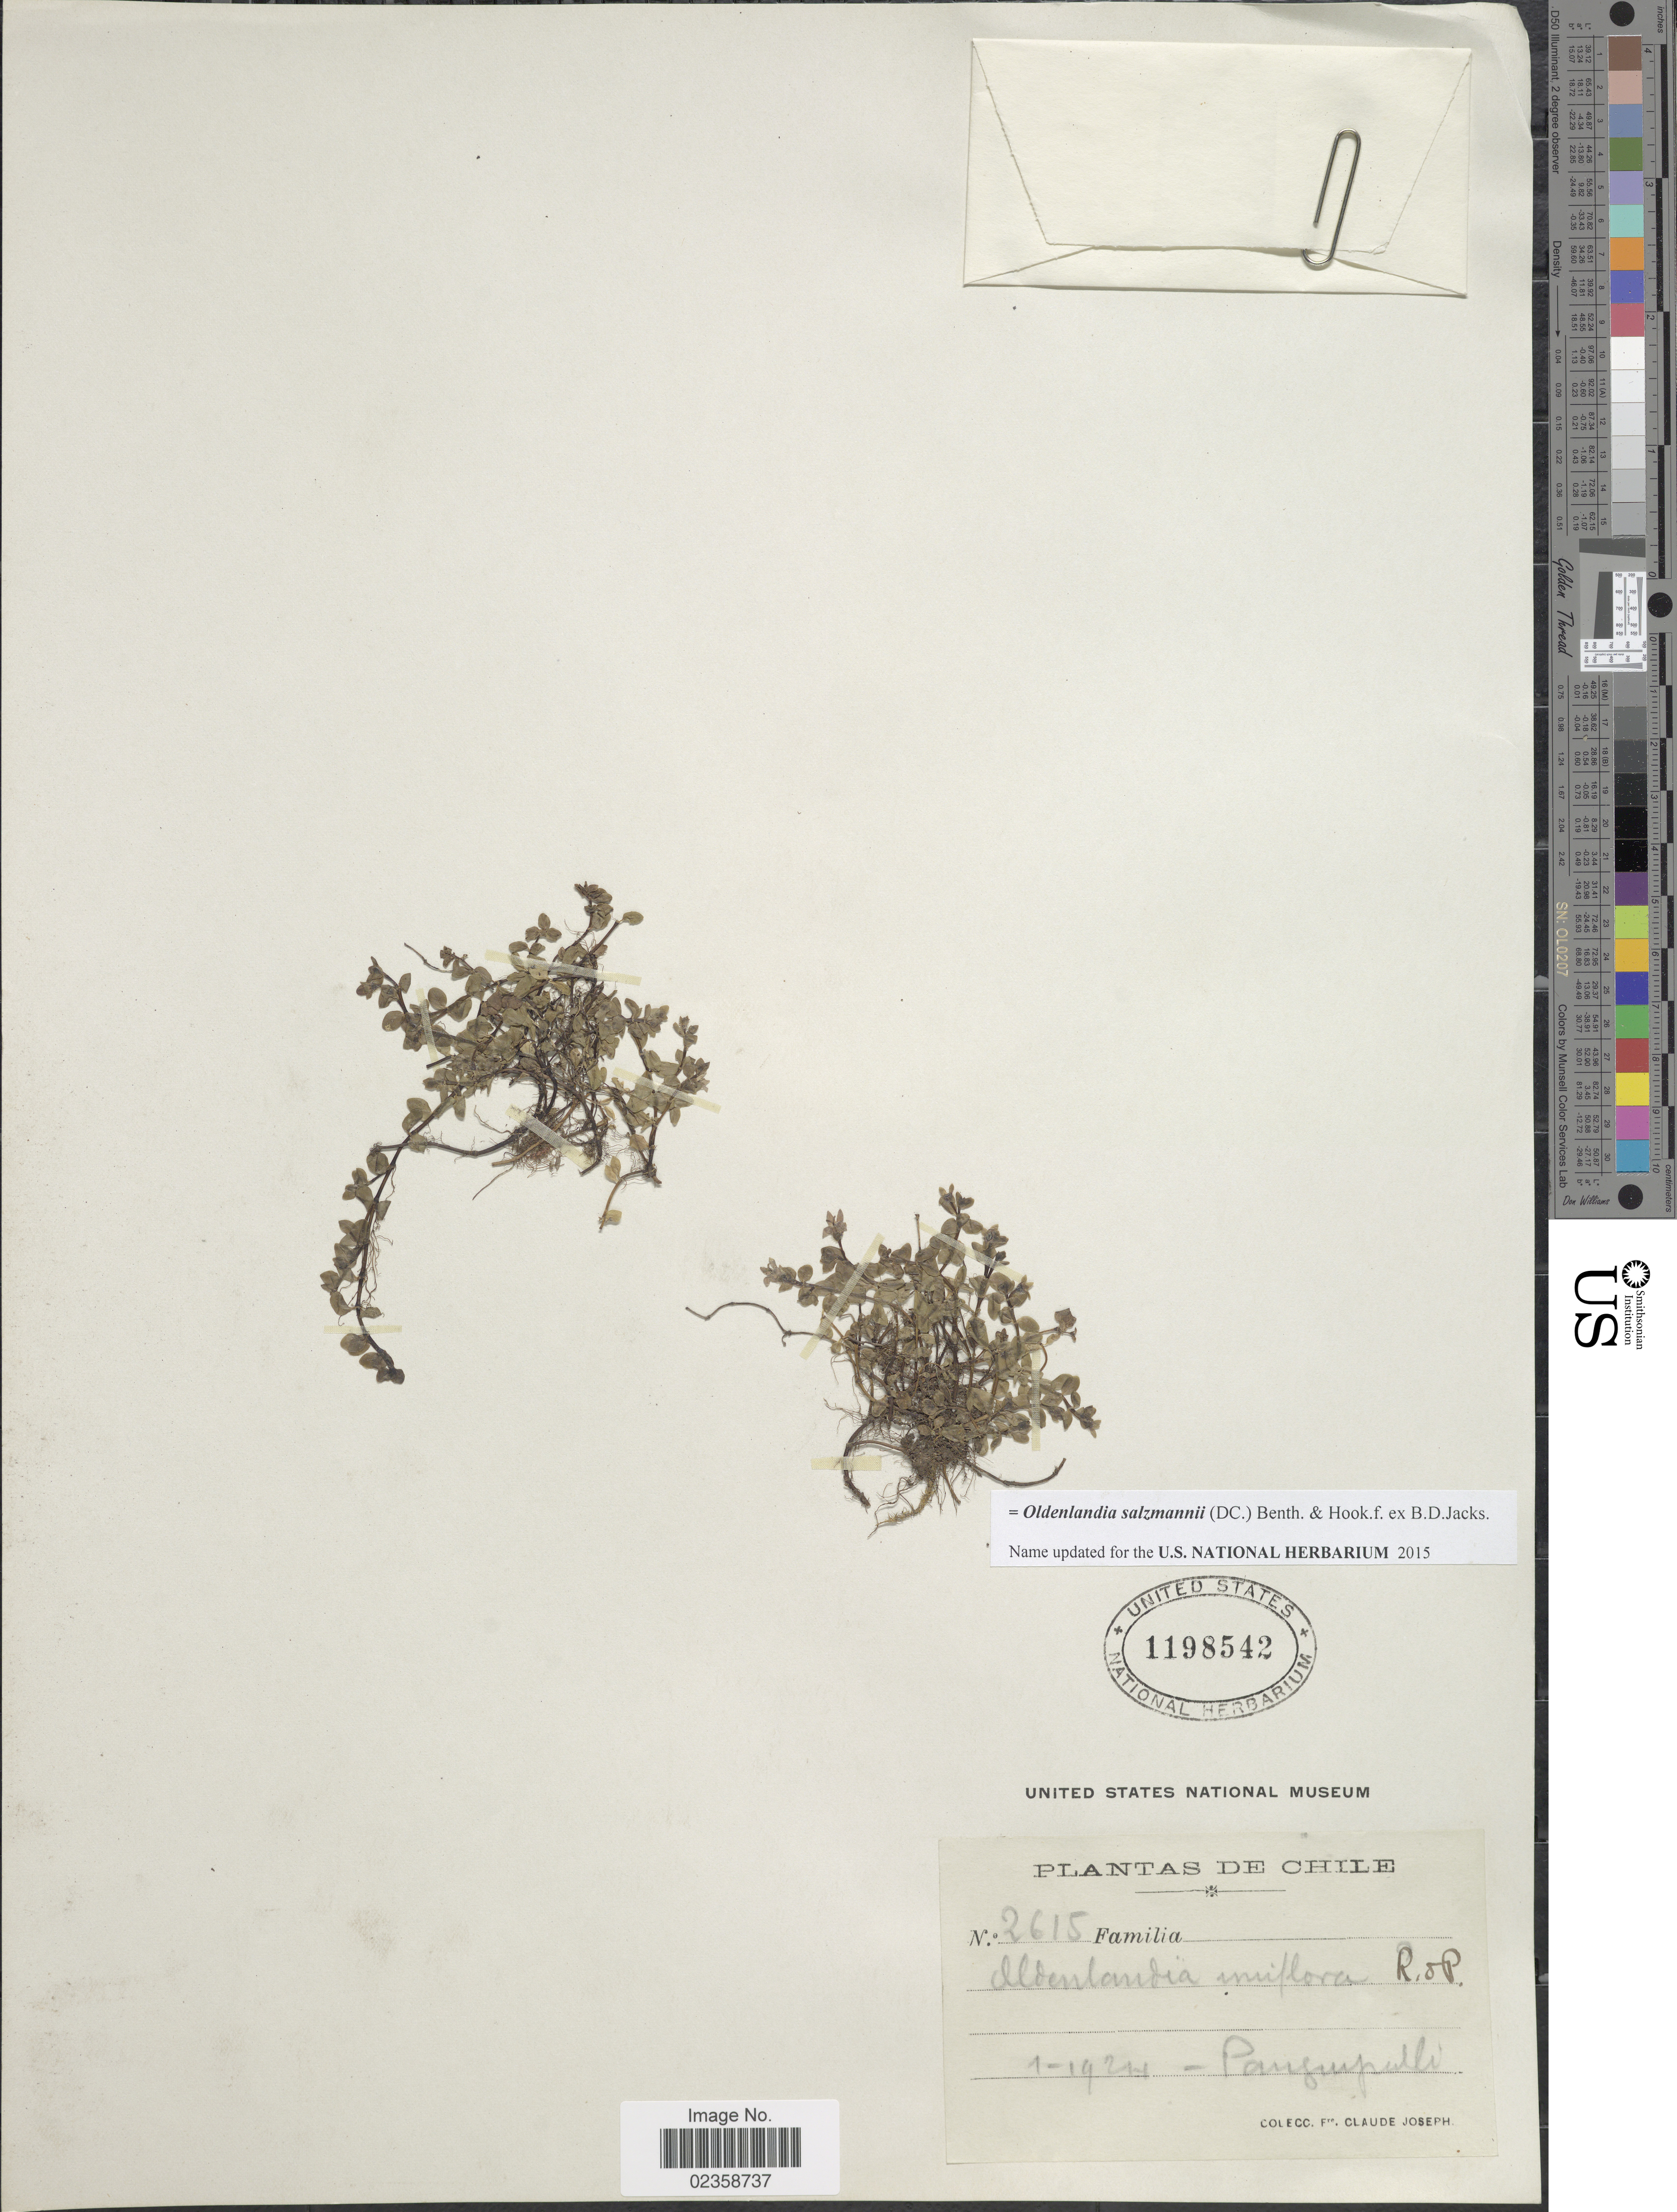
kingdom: Plantae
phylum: Tracheophyta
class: Magnoliopsida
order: Gentianales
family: Rubiaceae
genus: Oldenlandia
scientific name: Oldenlandia salzmannii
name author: (DC.) Benth. & Hook. f. ex B.D. Jacks.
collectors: Bro. Claude-Joseph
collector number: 2615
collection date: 1924-01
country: Chile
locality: Panguipulli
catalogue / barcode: US 1198542